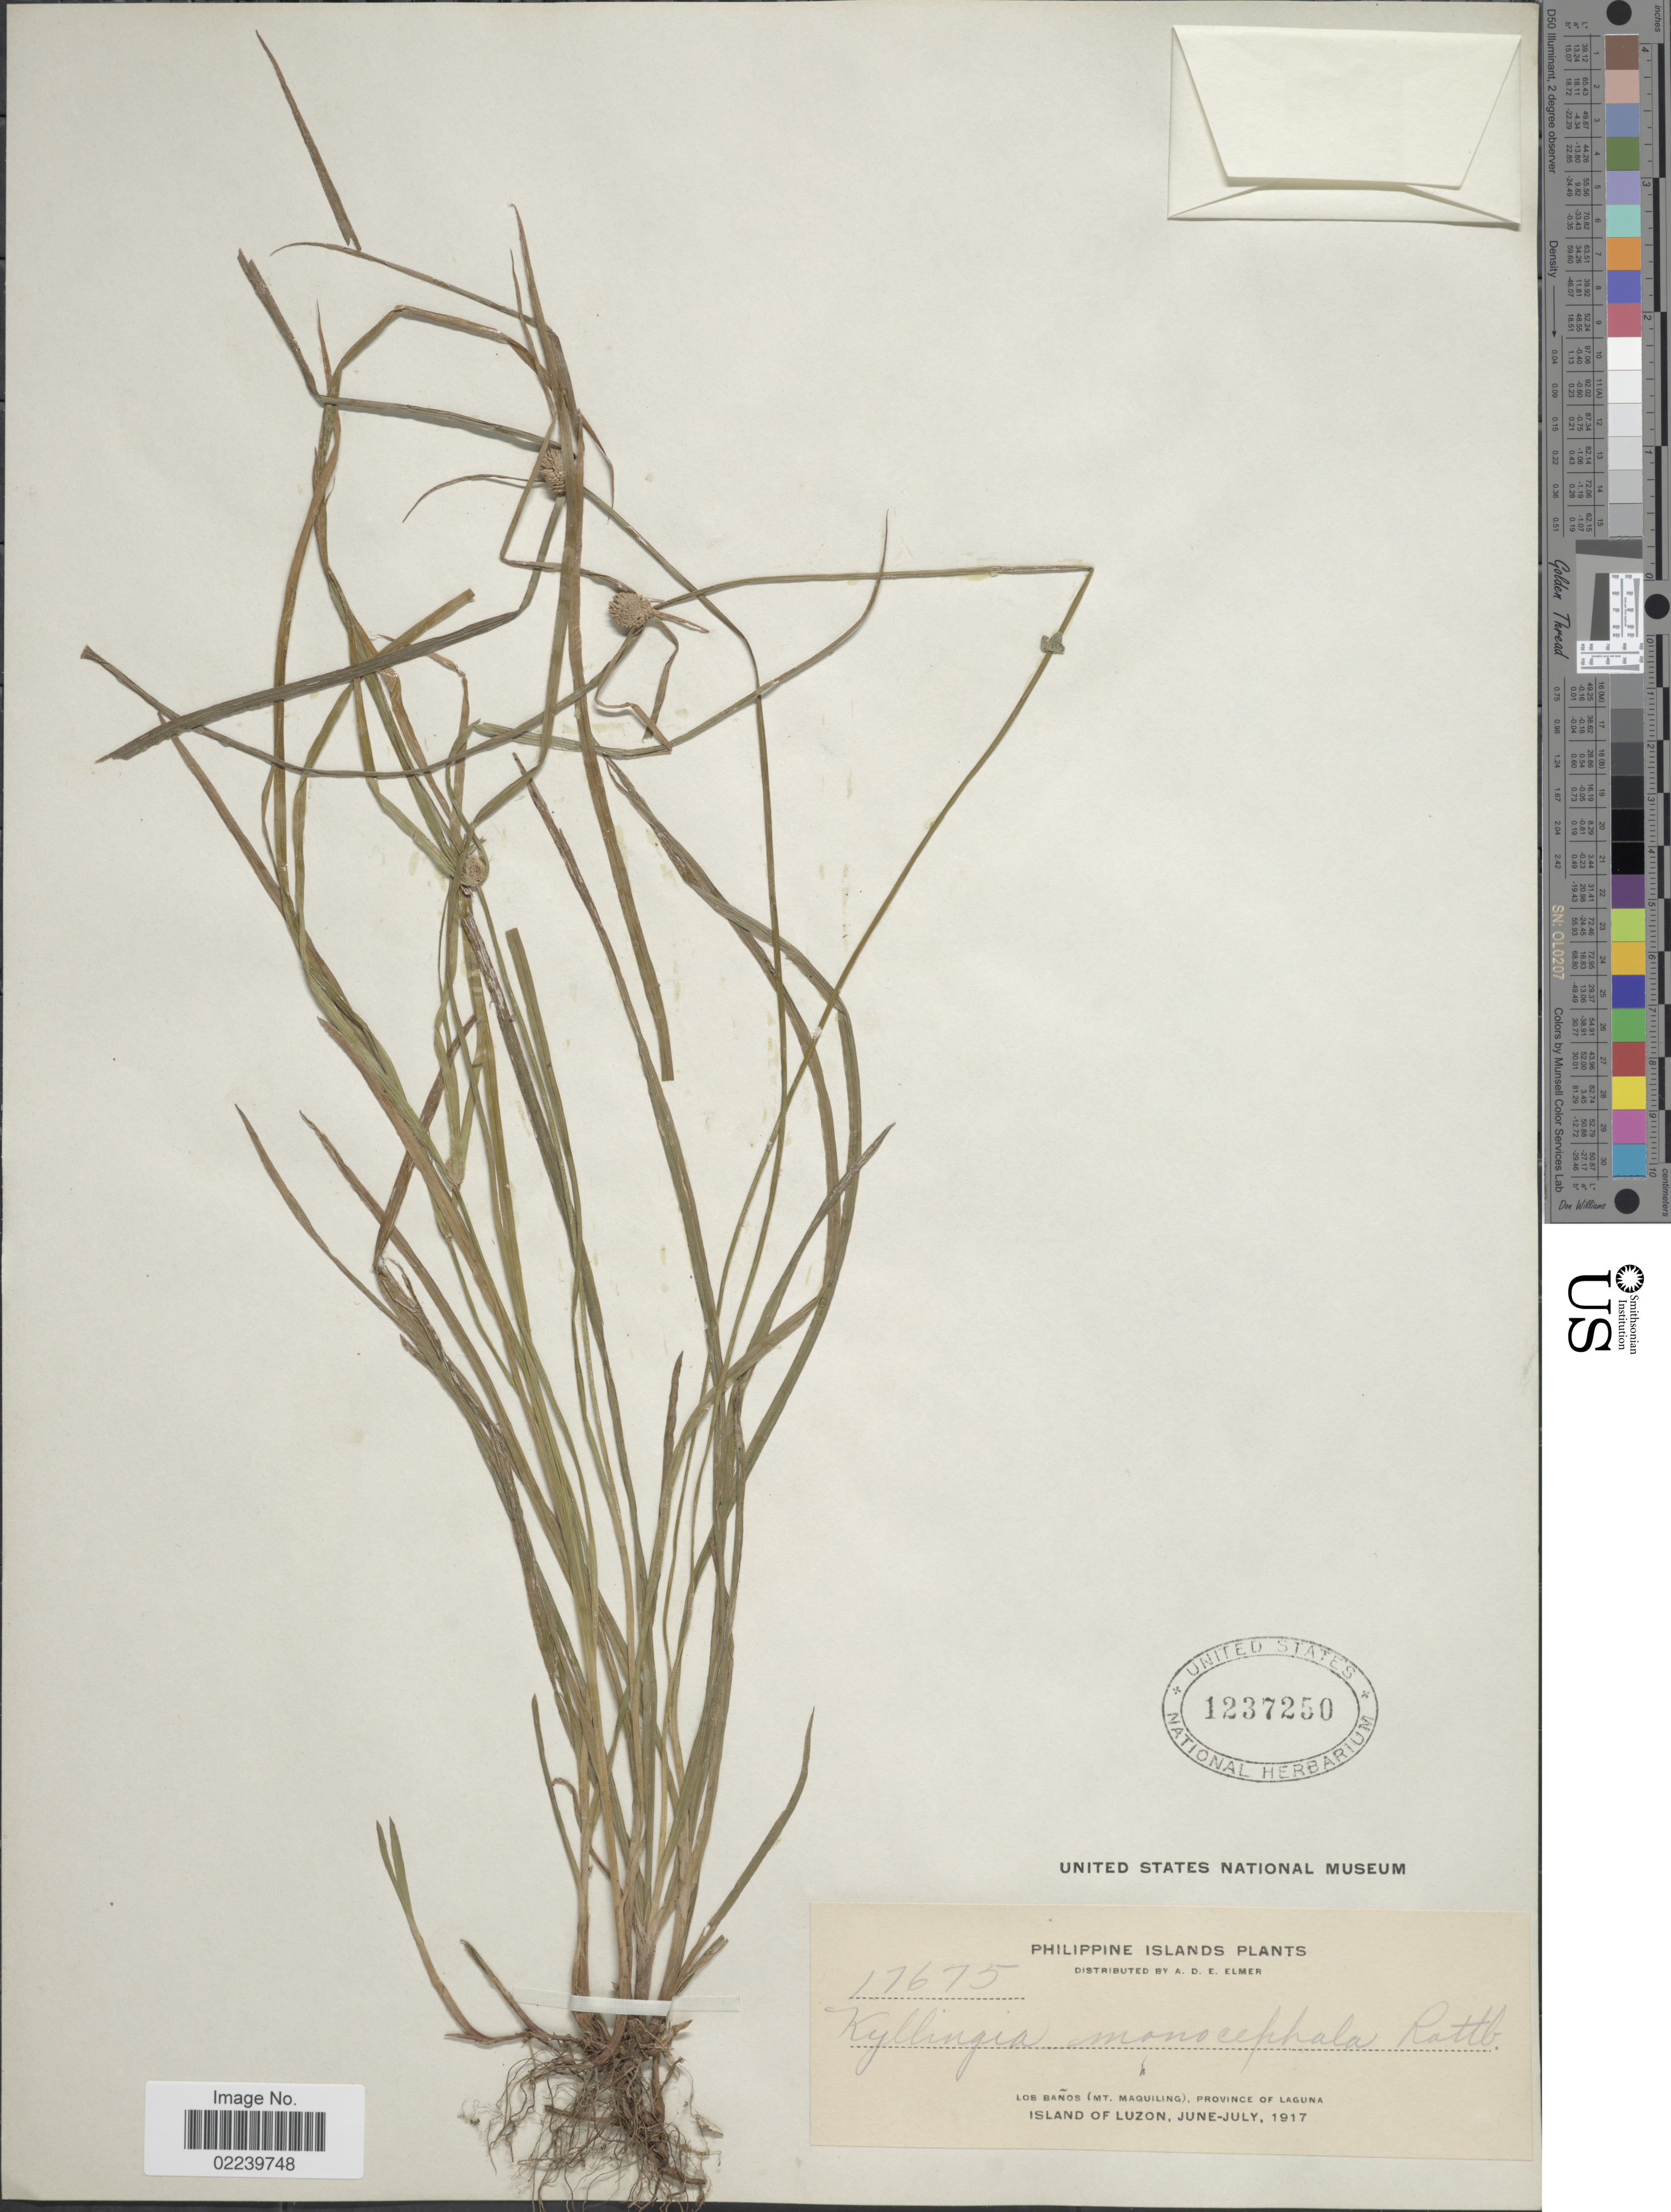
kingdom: Plantae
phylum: Tracheophyta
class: Liliopsida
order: Poales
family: Cyperaceae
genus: Cyperus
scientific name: Cyperus mindorensis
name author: (Steud.) Huygh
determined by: Strong, M. T., (US), Smithsonian Institution - National Museum of Natural History (UNITED STATES)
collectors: A. D. E. Elmer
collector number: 17675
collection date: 1917-06/1917-07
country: Philippines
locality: Los Banos (Mt. Maguiling) Province of Laguna, Island of Luzon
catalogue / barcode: US 1237250